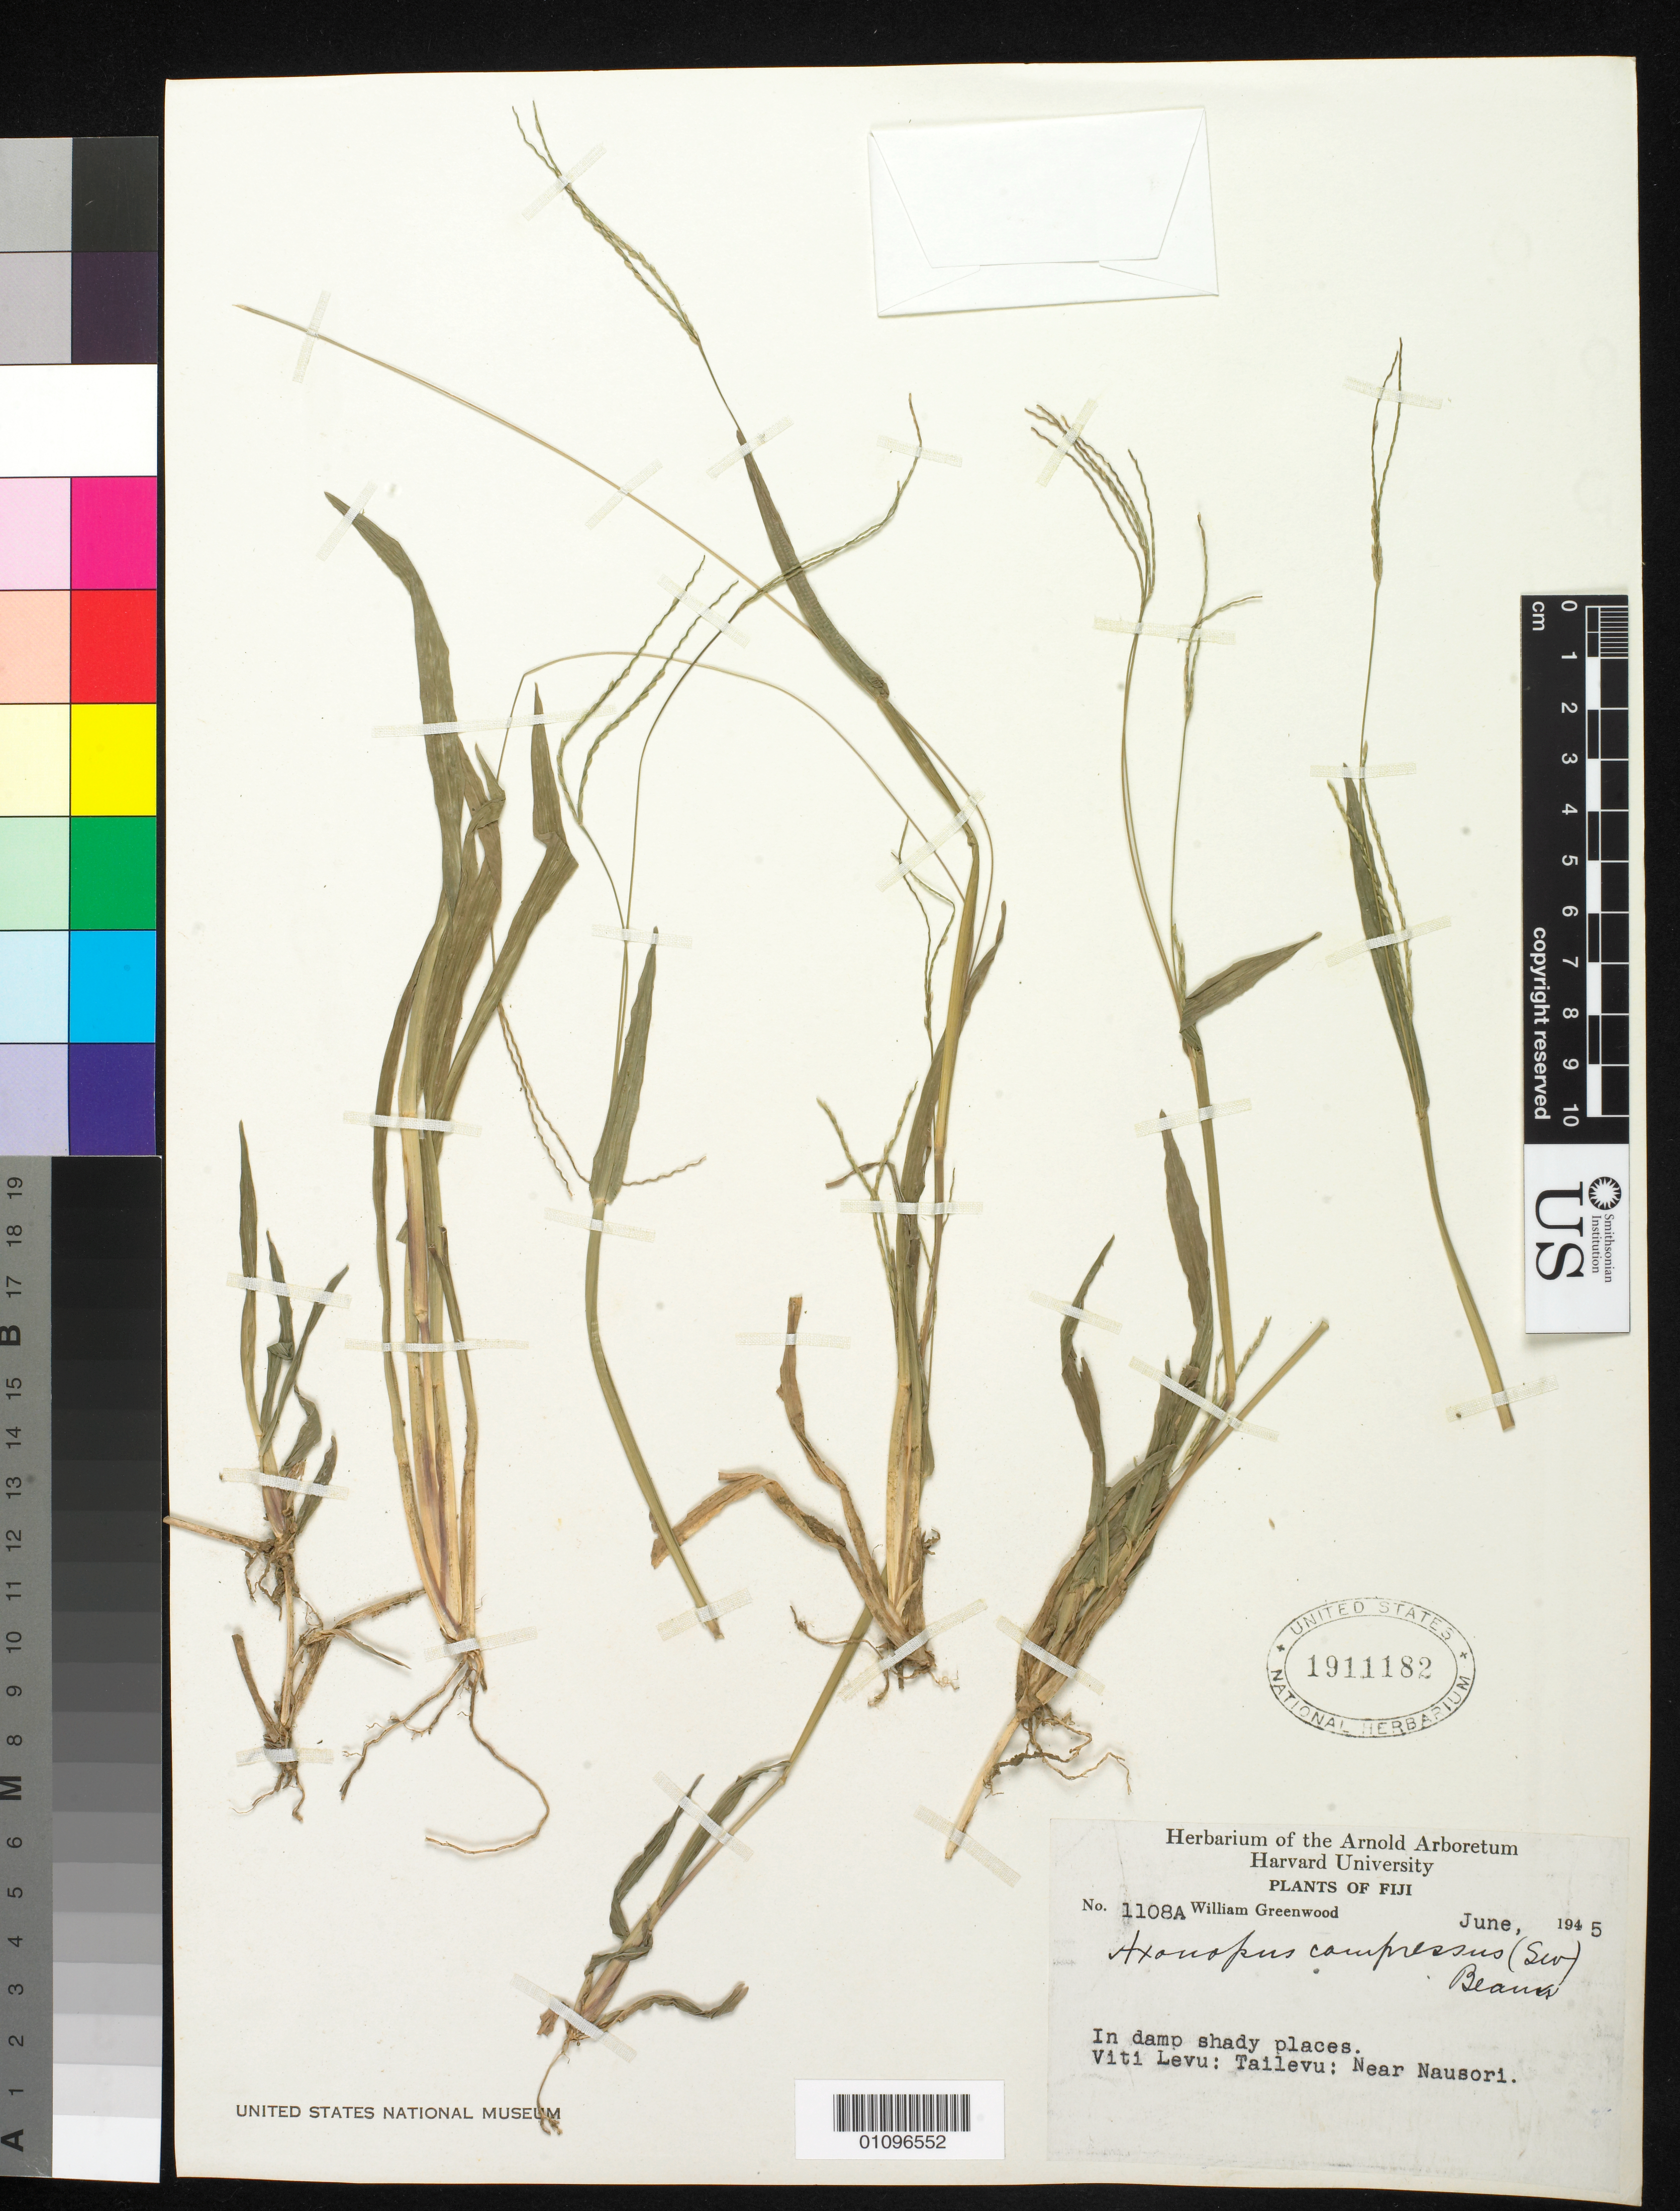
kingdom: Plantae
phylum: Tracheophyta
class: Liliopsida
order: Poales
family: Poaceae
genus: Axonopus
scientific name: Axonopus compressus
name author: (Sw.) P. Beauv.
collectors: W. Greenwood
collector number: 1108A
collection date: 1945-06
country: Fiji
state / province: Tailevu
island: Viti Levu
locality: Near Nausori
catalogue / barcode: US 1911182